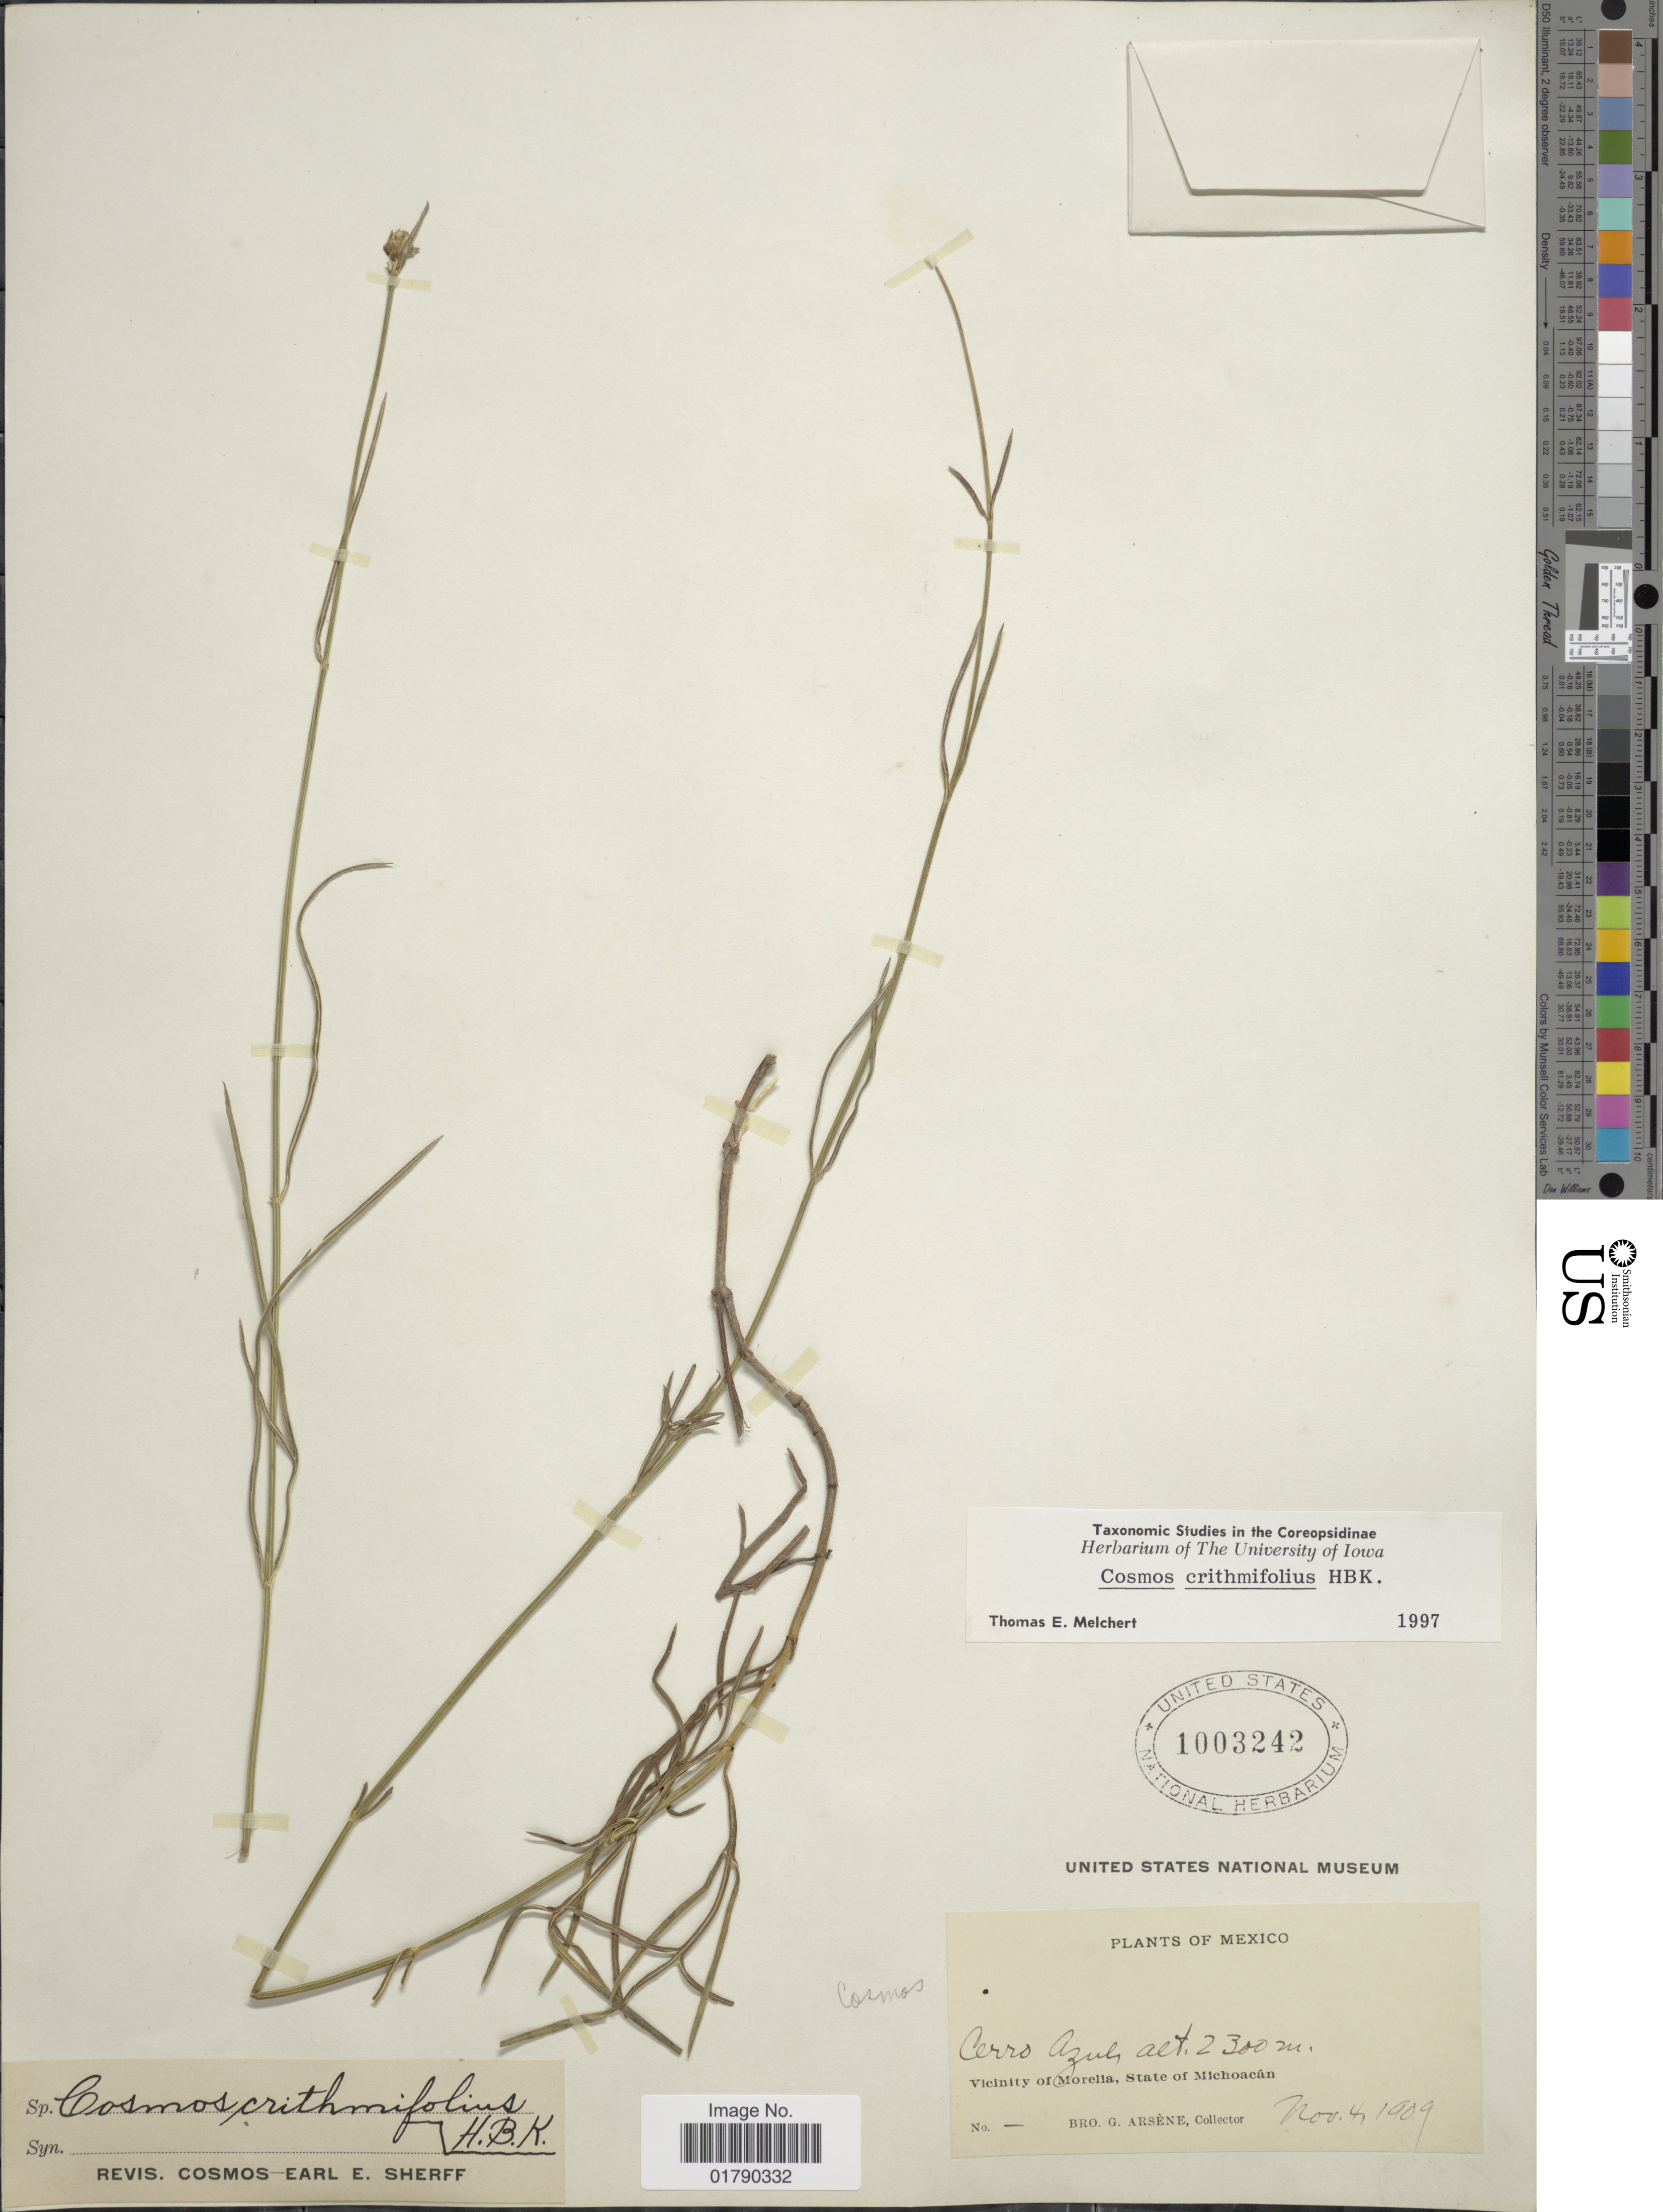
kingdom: Plantae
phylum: Tracheophyta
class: Magnoliopsida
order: Asterales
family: Asteraceae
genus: Cosmos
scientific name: Cosmos crithmifolius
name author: Kunth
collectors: Bro. G. Arsène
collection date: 1909-11-04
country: Mexico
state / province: Michoacán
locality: Cerro Azul, Vicinity of Morelia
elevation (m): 2300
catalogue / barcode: US 1003242